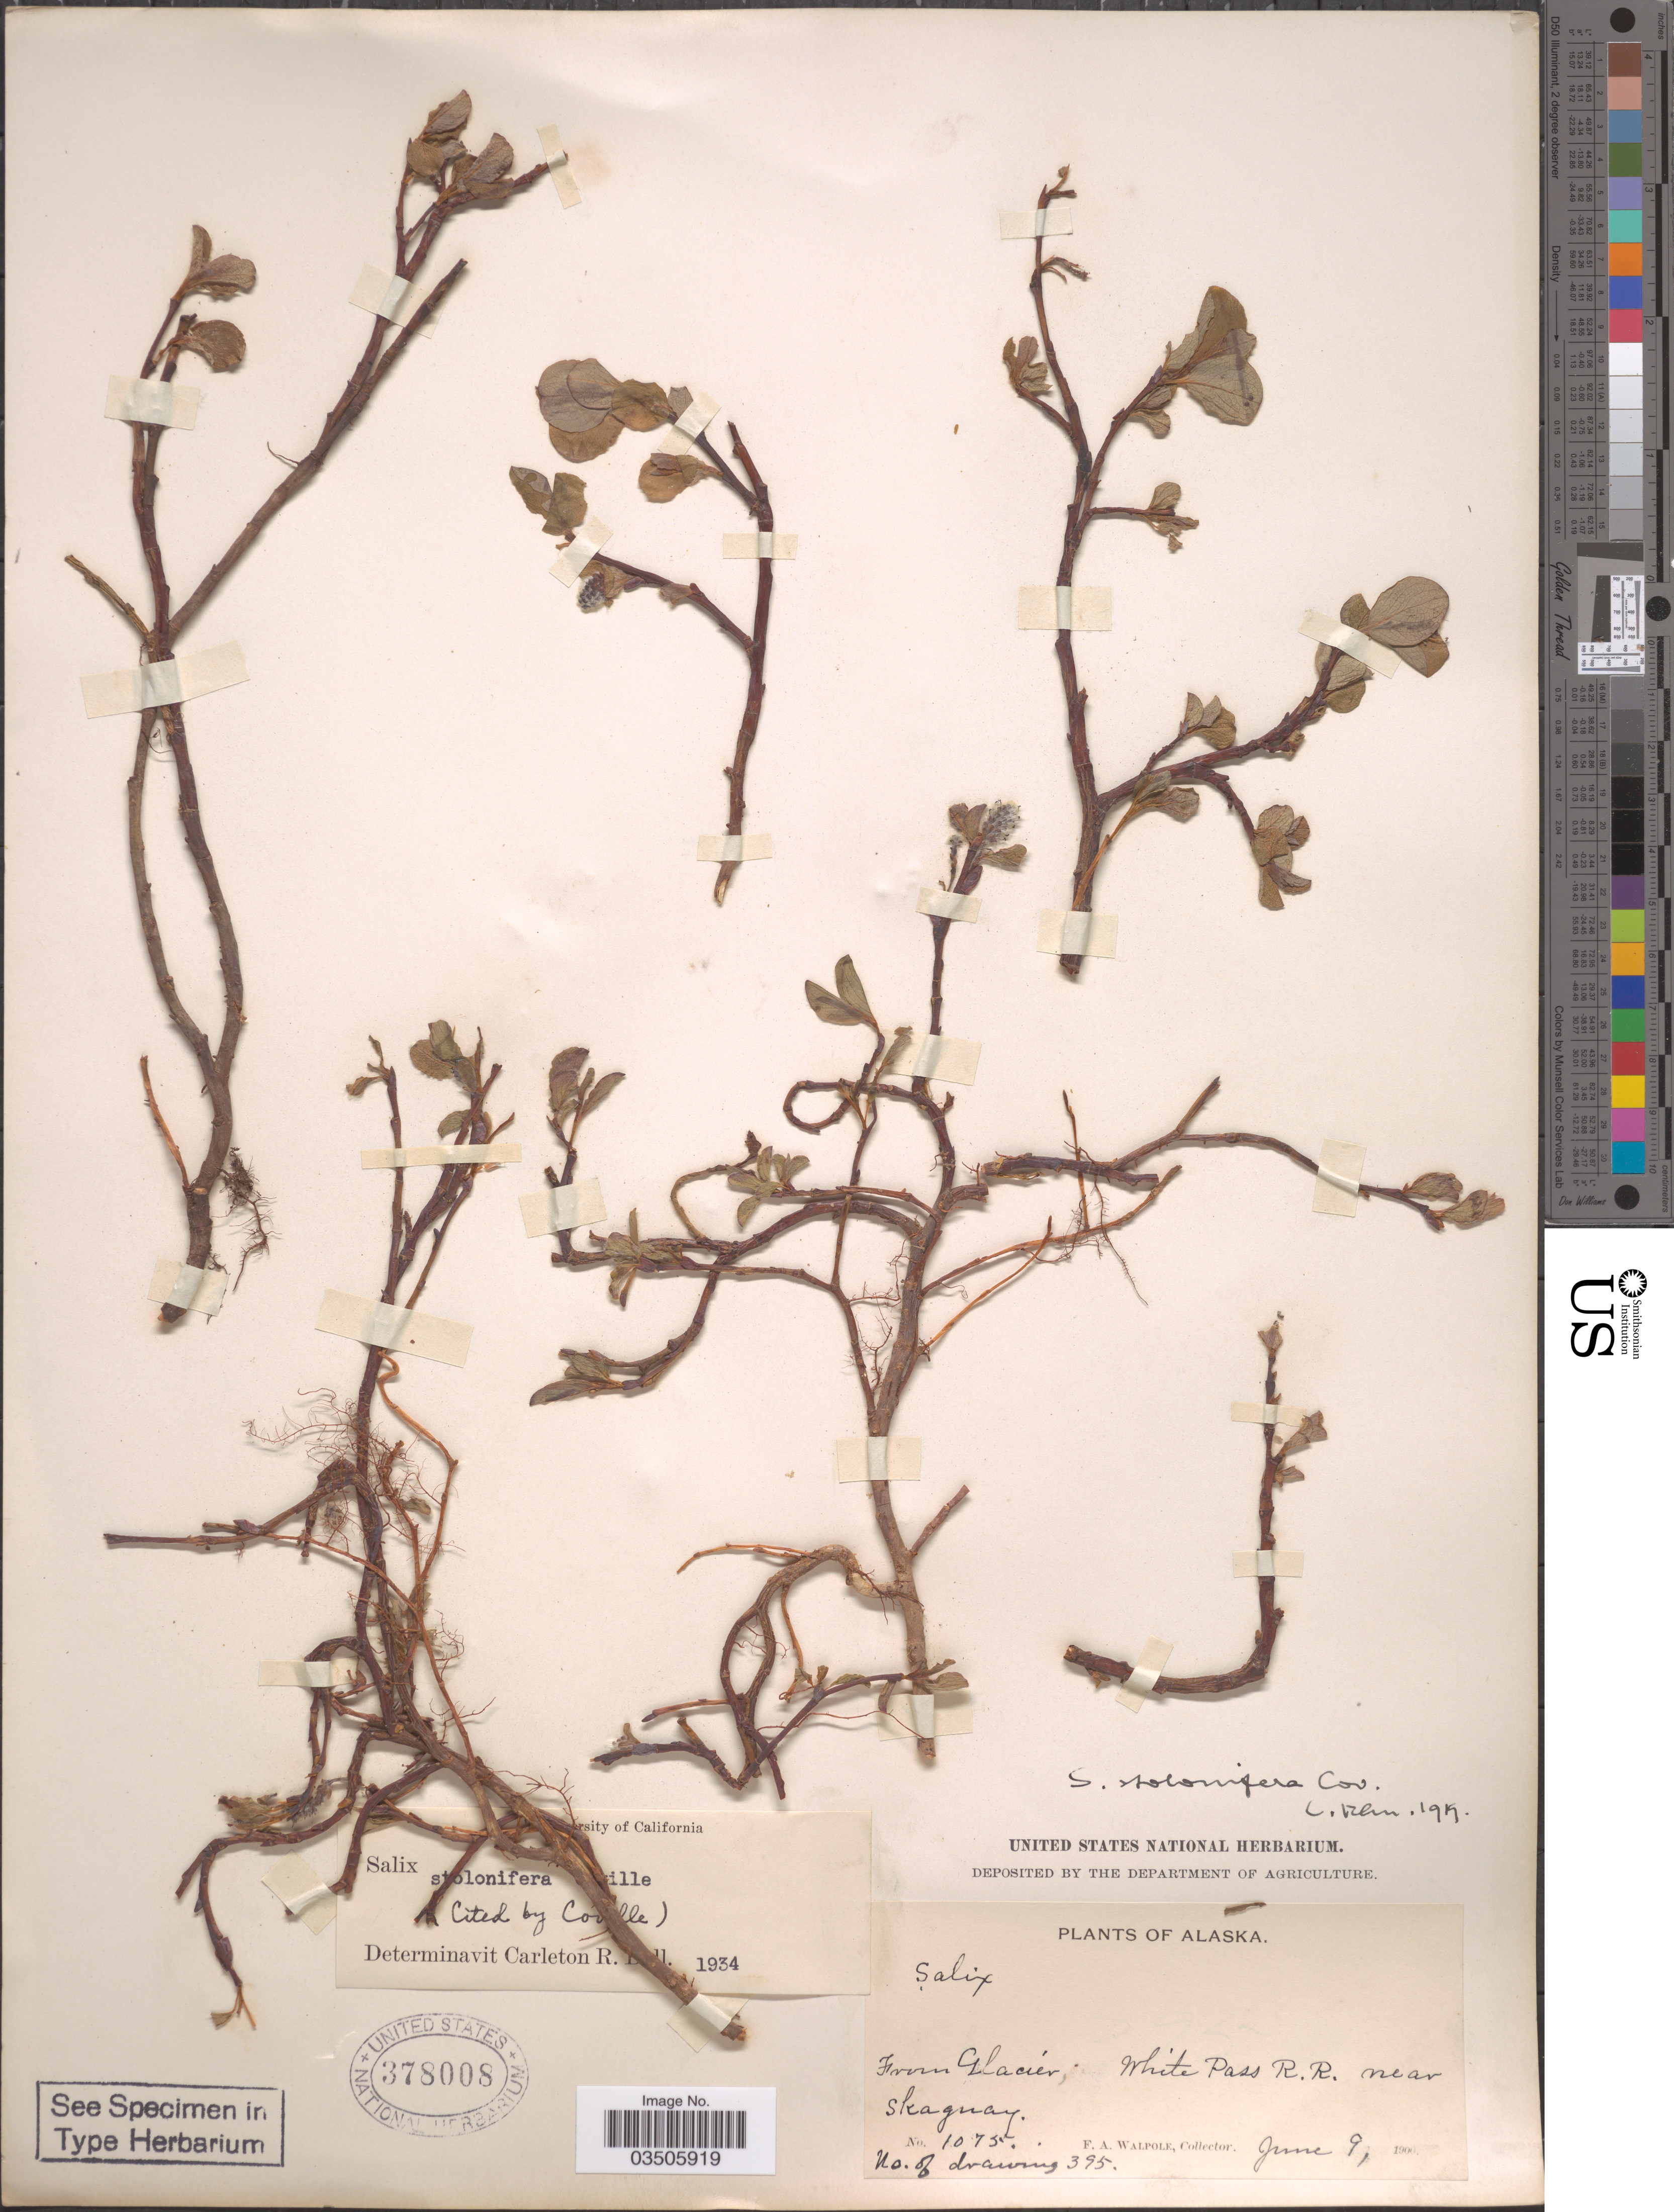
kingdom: Plantae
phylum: Tracheophyta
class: Magnoliopsida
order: Malpighiales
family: Salicaceae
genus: Salix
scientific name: Salix stolonifera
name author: Coville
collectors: F. Walpole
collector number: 1075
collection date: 1900-06-09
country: United States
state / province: Alaska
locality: From Glacier. White Pass R. R. near Skagway.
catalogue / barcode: US 378008